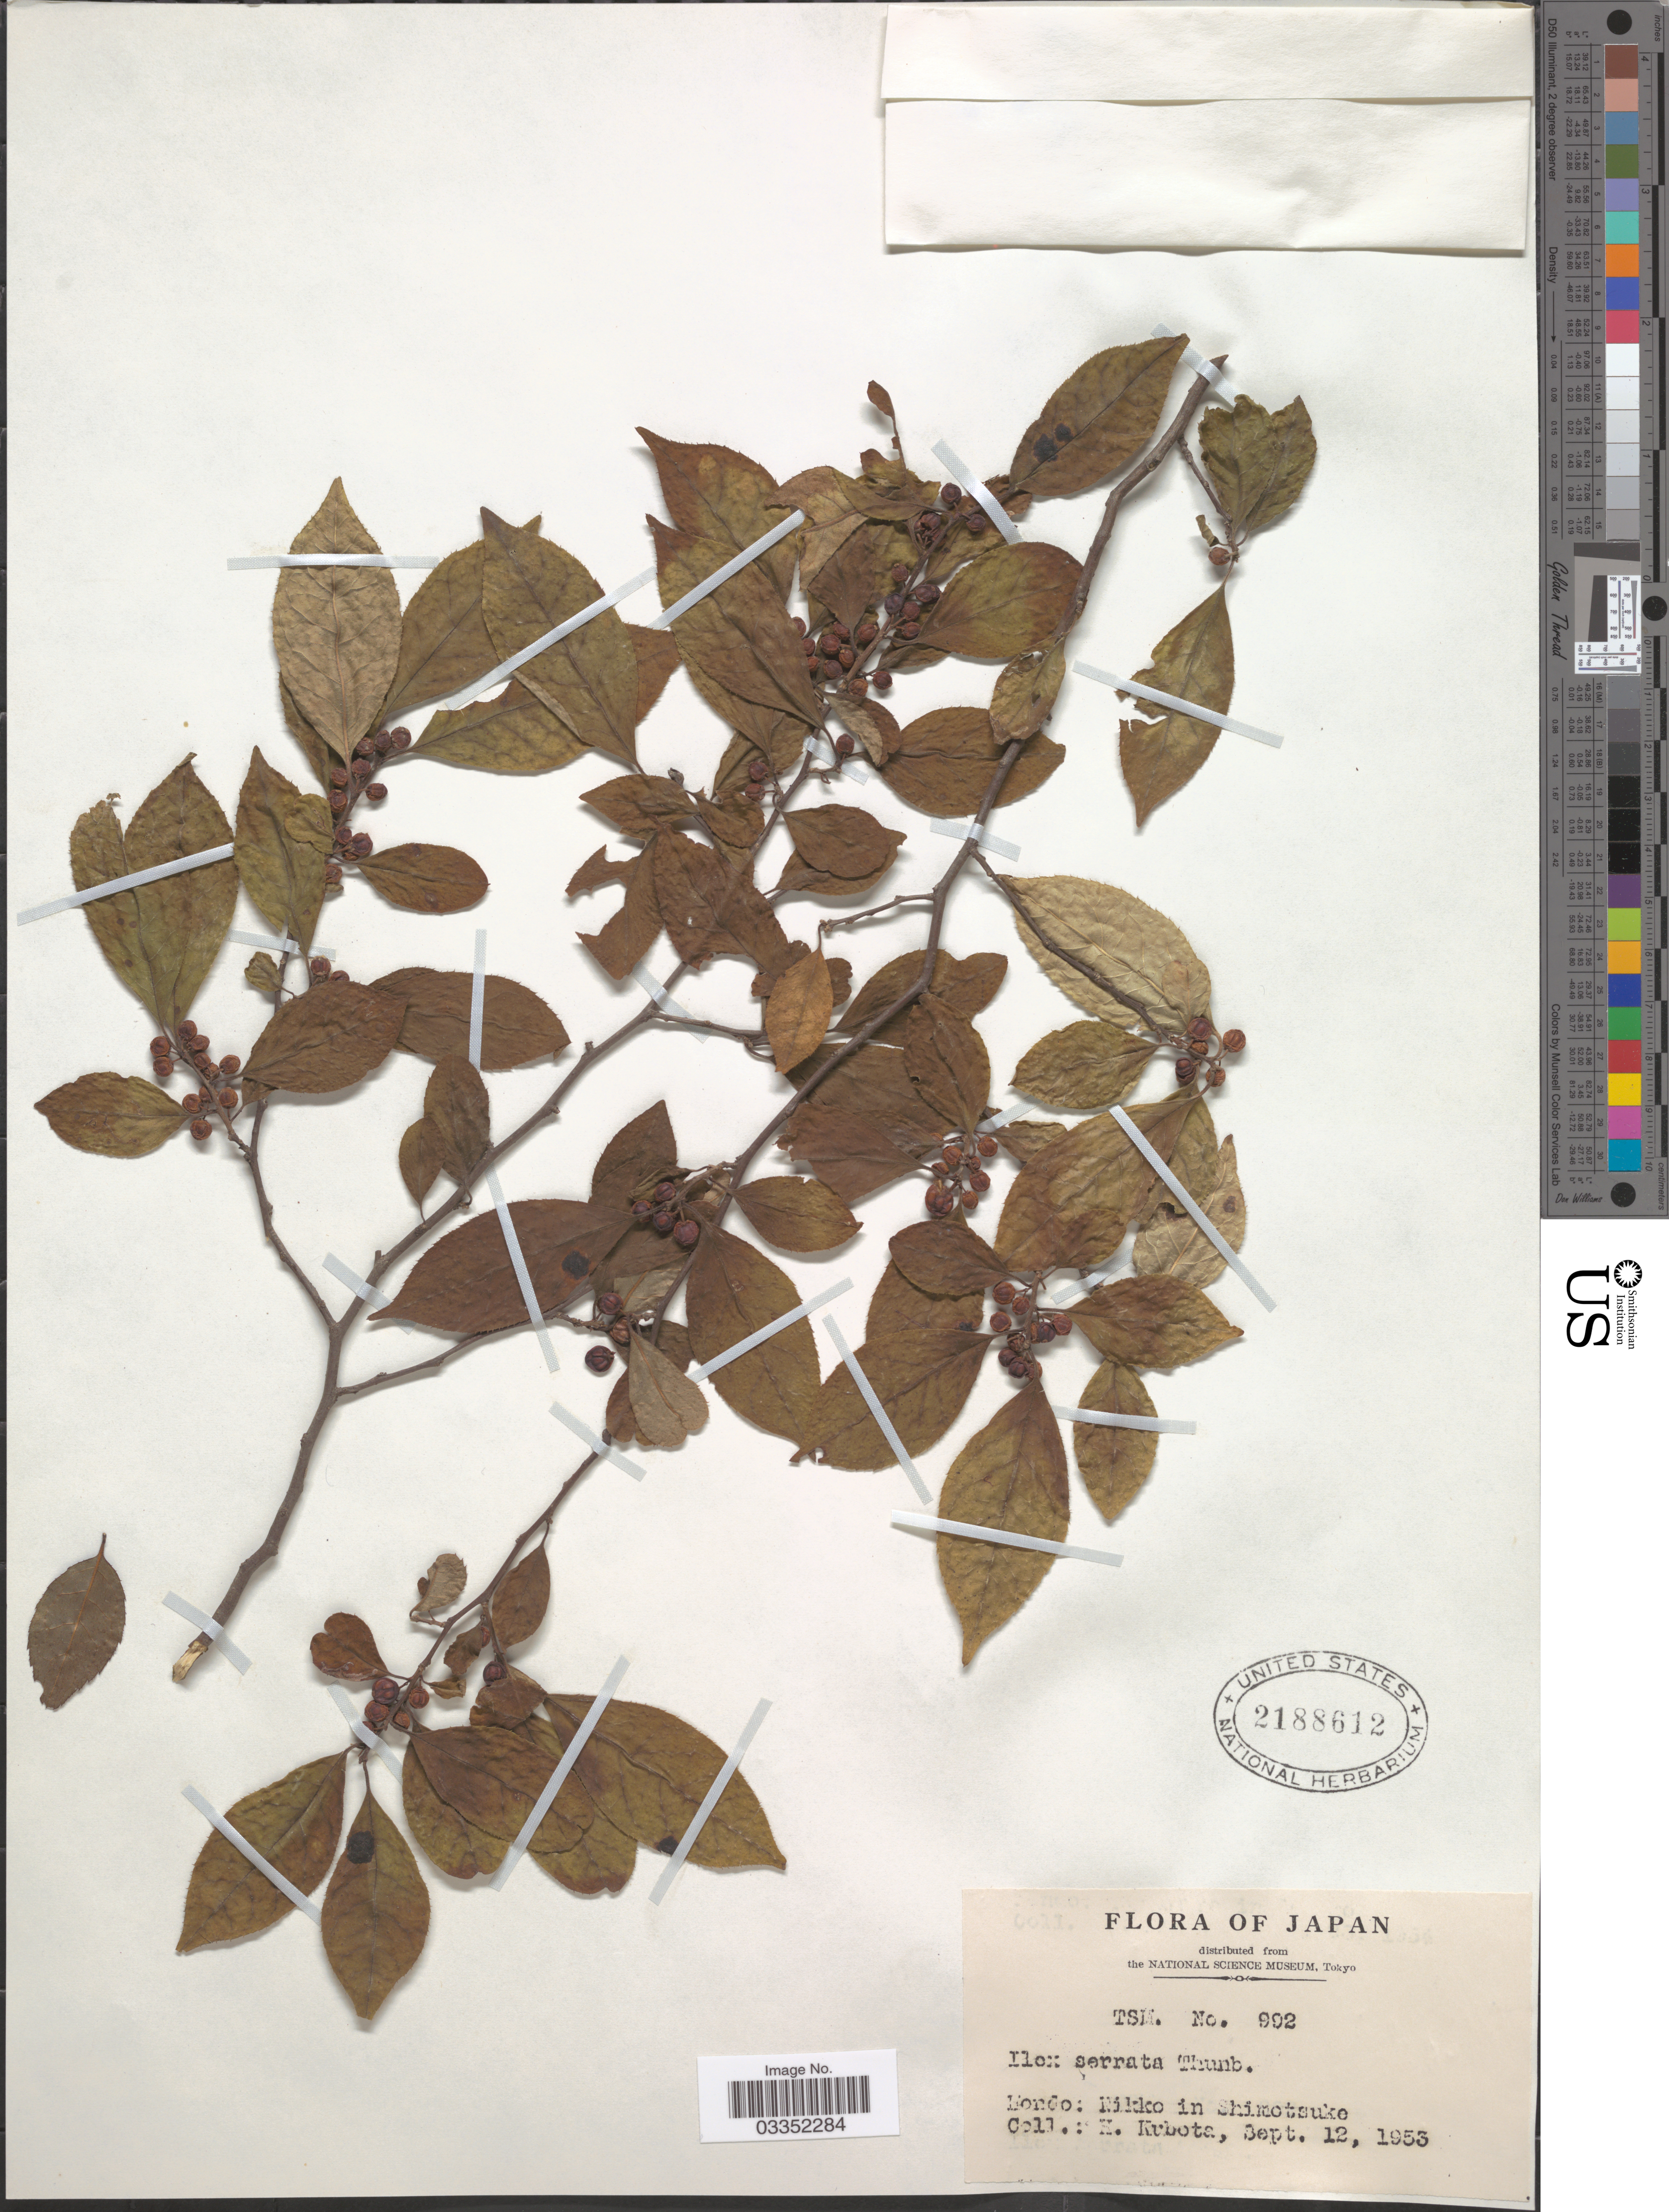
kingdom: Plantae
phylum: Tracheophyta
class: Magnoliopsida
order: Aquifoliales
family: Aquifoliaceae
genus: Ilex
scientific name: Ilex serrata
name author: Thunb.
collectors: H. Kubota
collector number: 992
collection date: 1953-09-12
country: Japan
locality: Hondo: Nikko in Shimotsuke.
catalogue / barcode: US 2188612